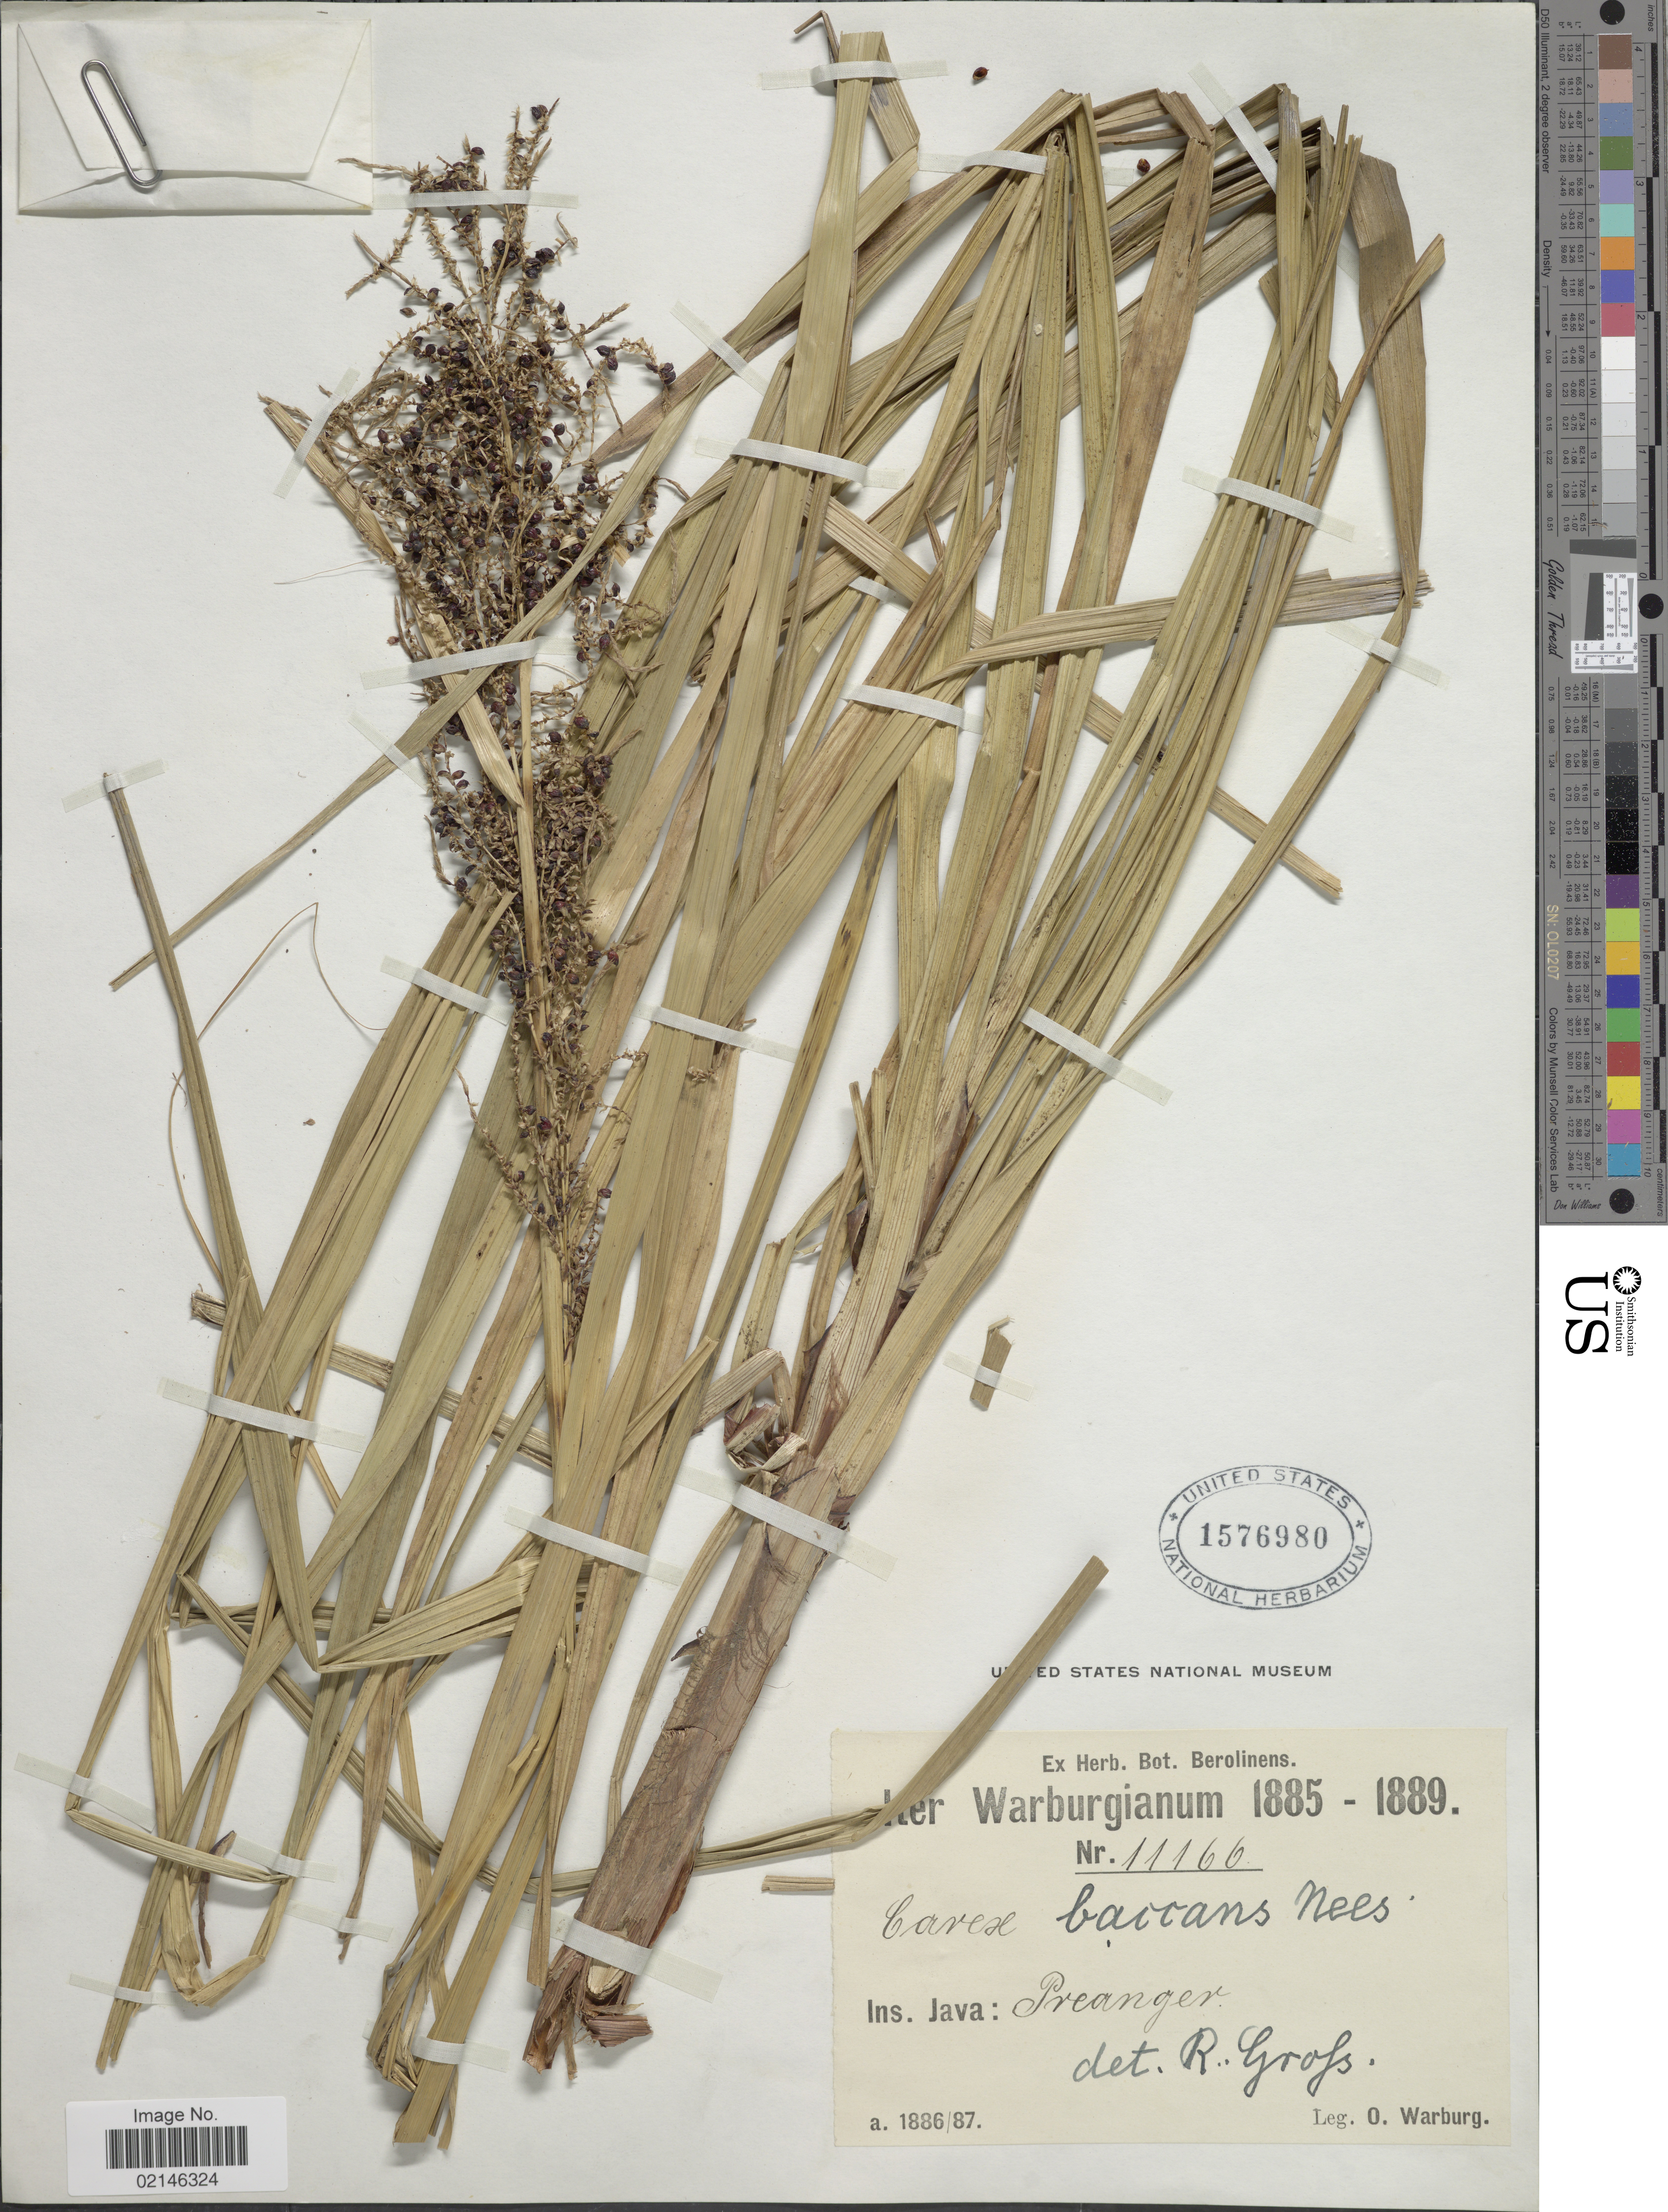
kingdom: Plantae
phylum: Tracheophyta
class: Liliopsida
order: Poales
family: Cyperaceae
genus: Carex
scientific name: Carex baccans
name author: Nees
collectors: O. Warburg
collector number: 11166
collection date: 1886/1887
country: Indonesia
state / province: Java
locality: Preanger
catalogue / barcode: US 1576980